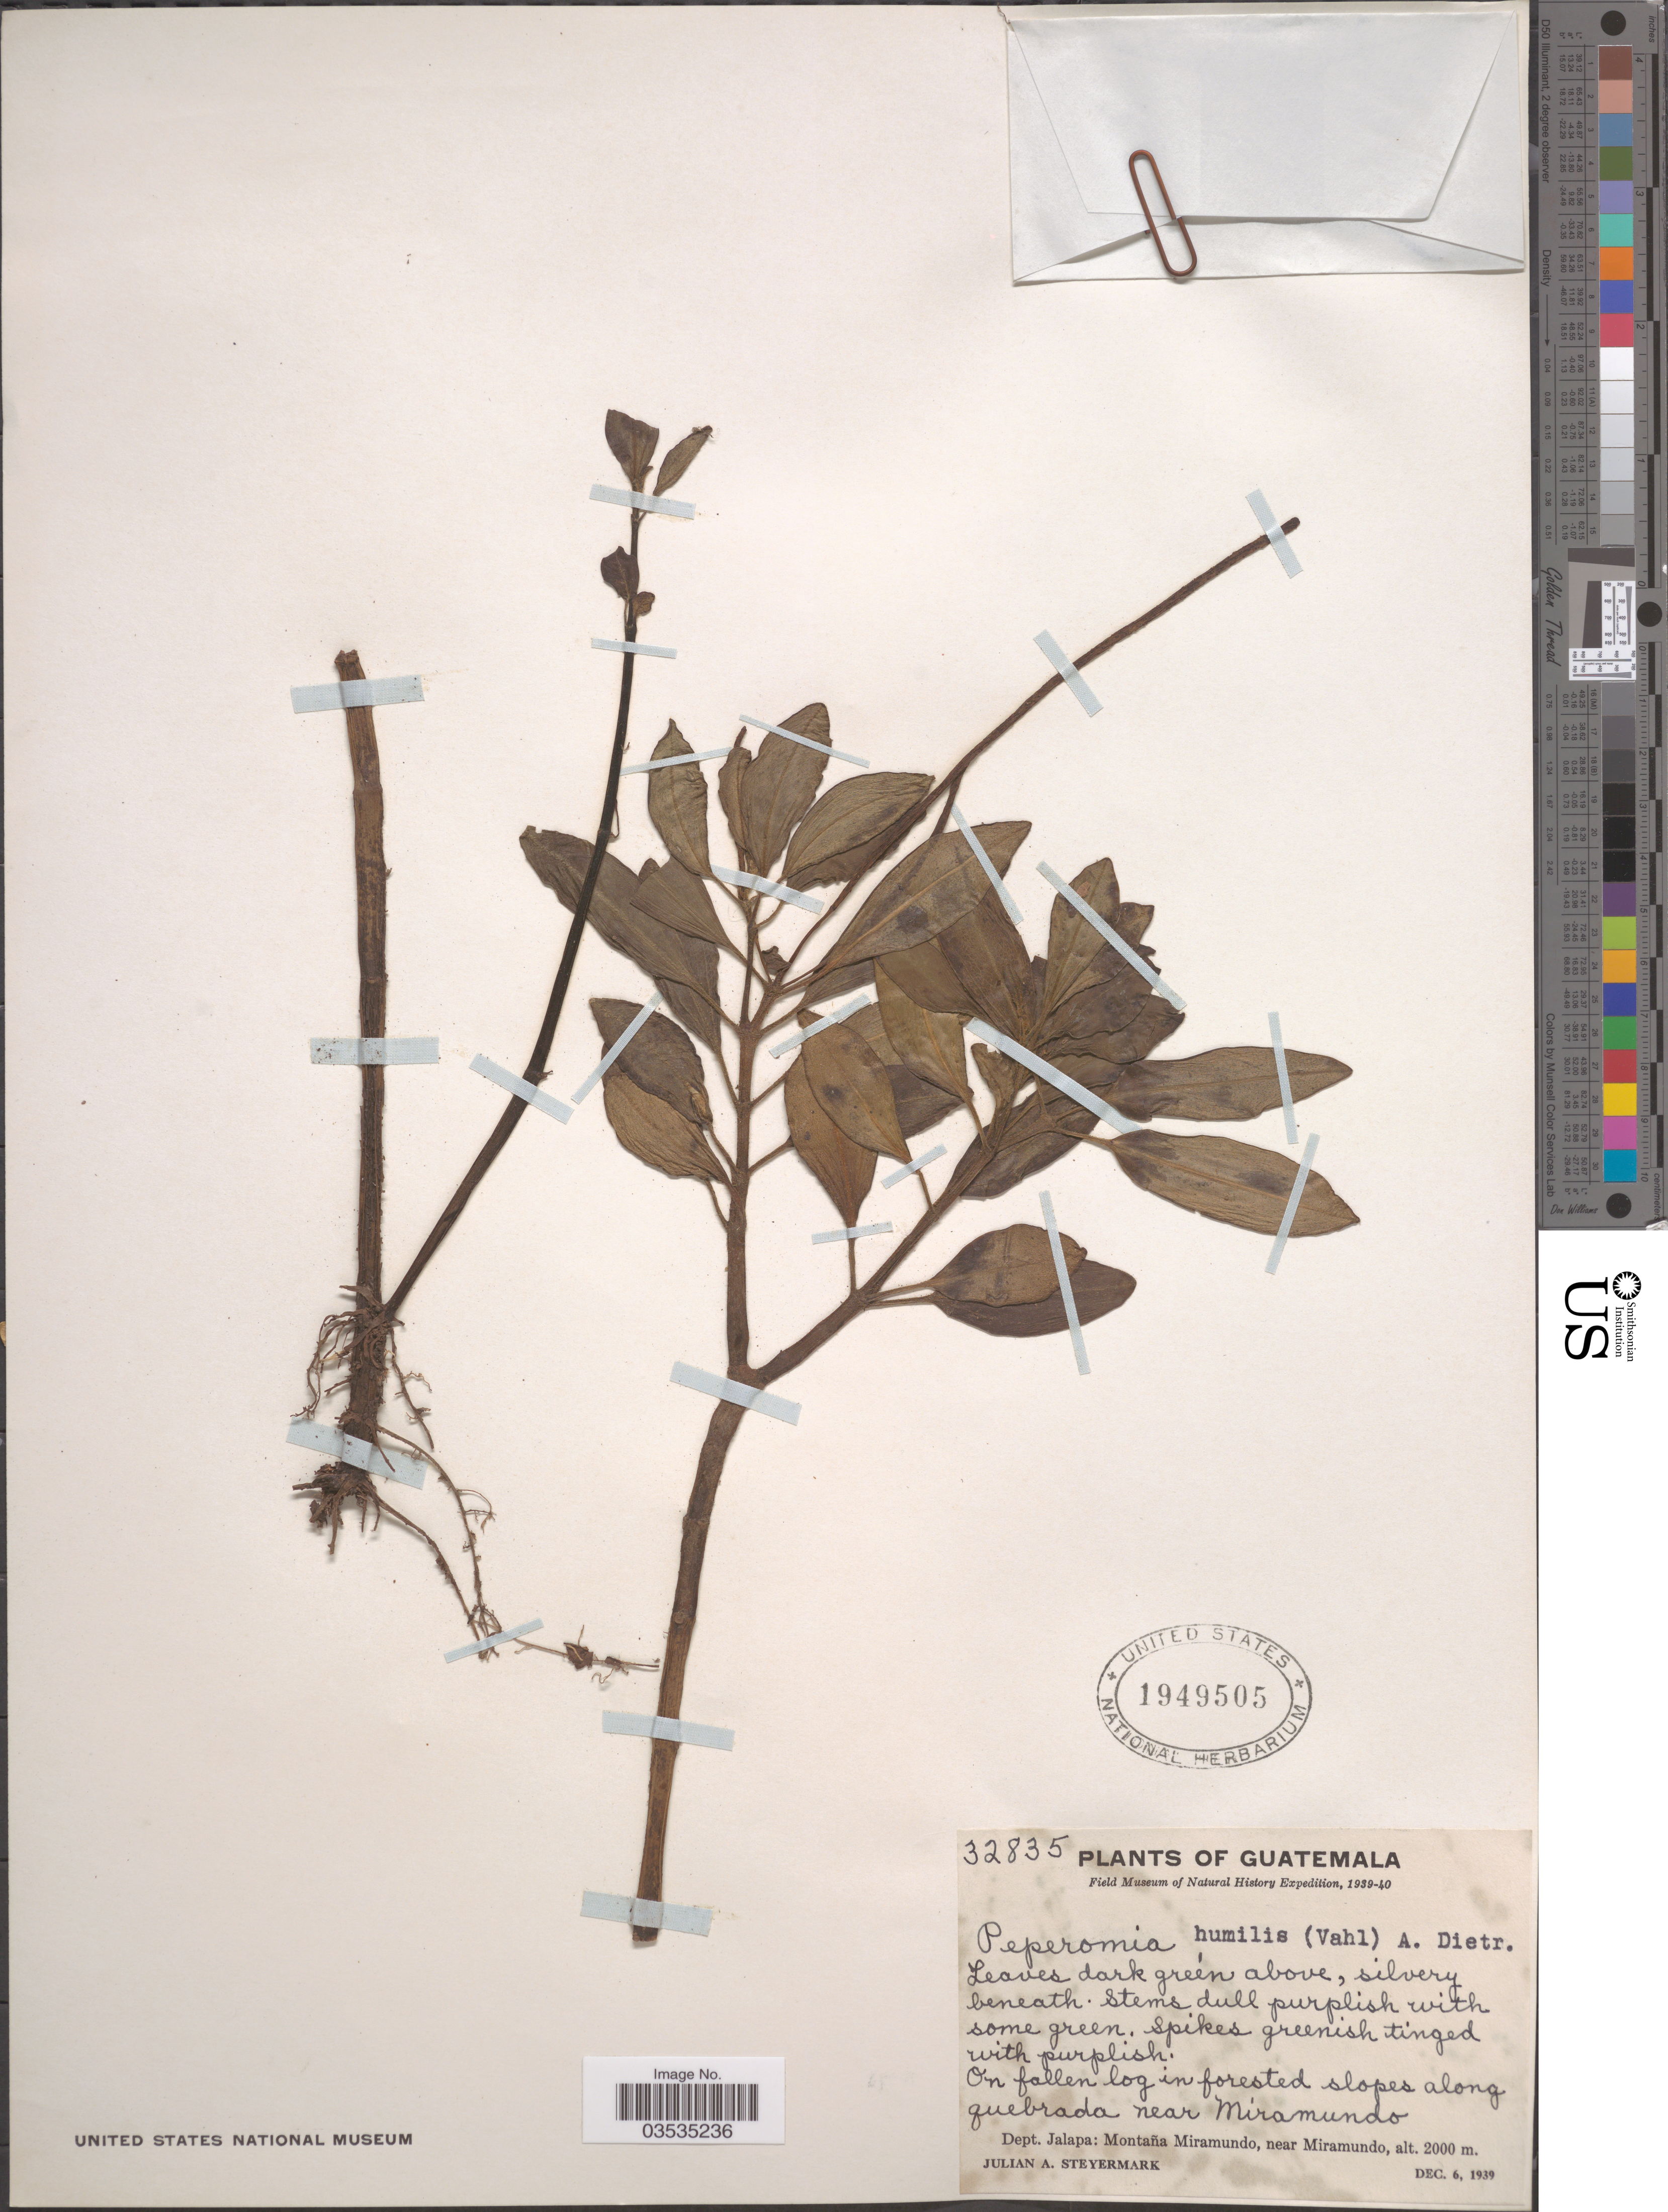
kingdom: Plantae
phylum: Tracheophyta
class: Magnoliopsida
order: Piperales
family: Piperaceae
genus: Peperomia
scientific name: Peperomia obovalifolia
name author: Callejas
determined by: Jiménez, José Estaban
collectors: J. Steyermark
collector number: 32835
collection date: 1939-12-06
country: Guatemala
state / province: Jalapa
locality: On fallen log in forested slopes along quebrada near Miramundo. Dept. Jalapa: Montaña Miramundo, near Miramundo.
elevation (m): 2000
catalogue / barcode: US 1949505